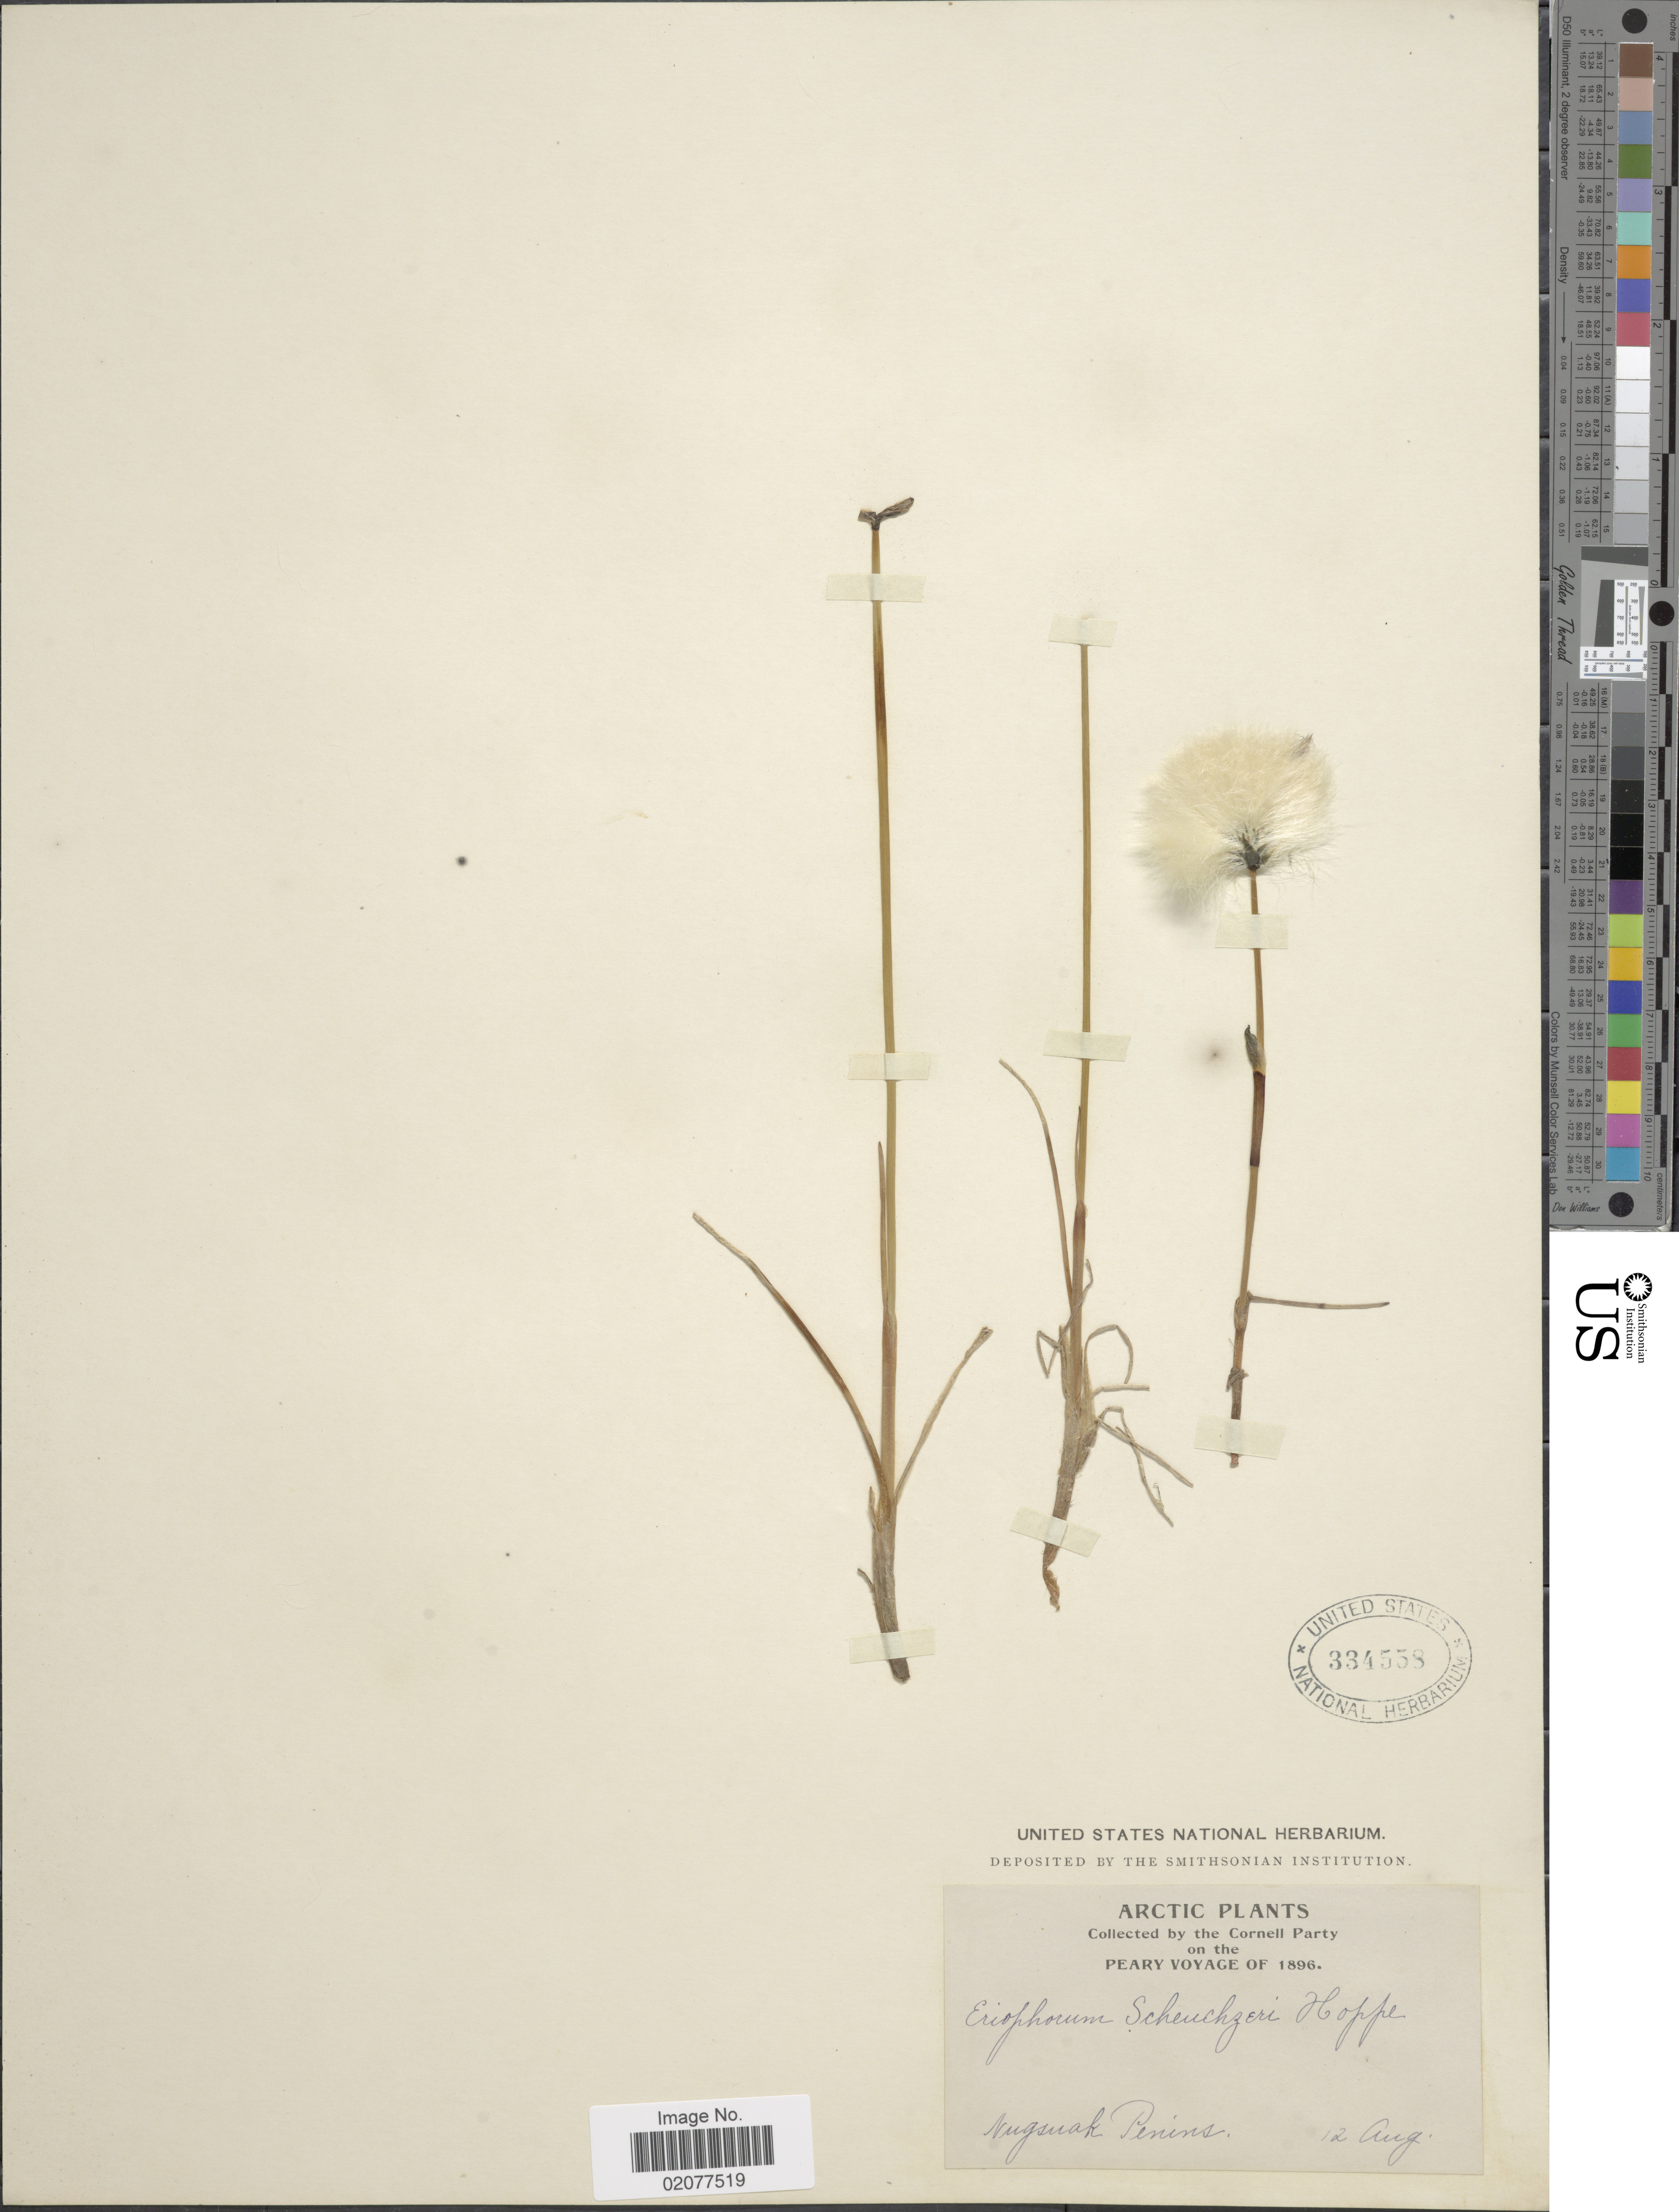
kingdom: Plantae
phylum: Tracheophyta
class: Liliopsida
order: Poales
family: Cyperaceae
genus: Eriophorum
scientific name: Eriophorum scheuchzeri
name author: Hoppe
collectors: Cornell Party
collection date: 1896-08-12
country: Canada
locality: Nugsuak peninsula, Arctic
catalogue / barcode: US 334558